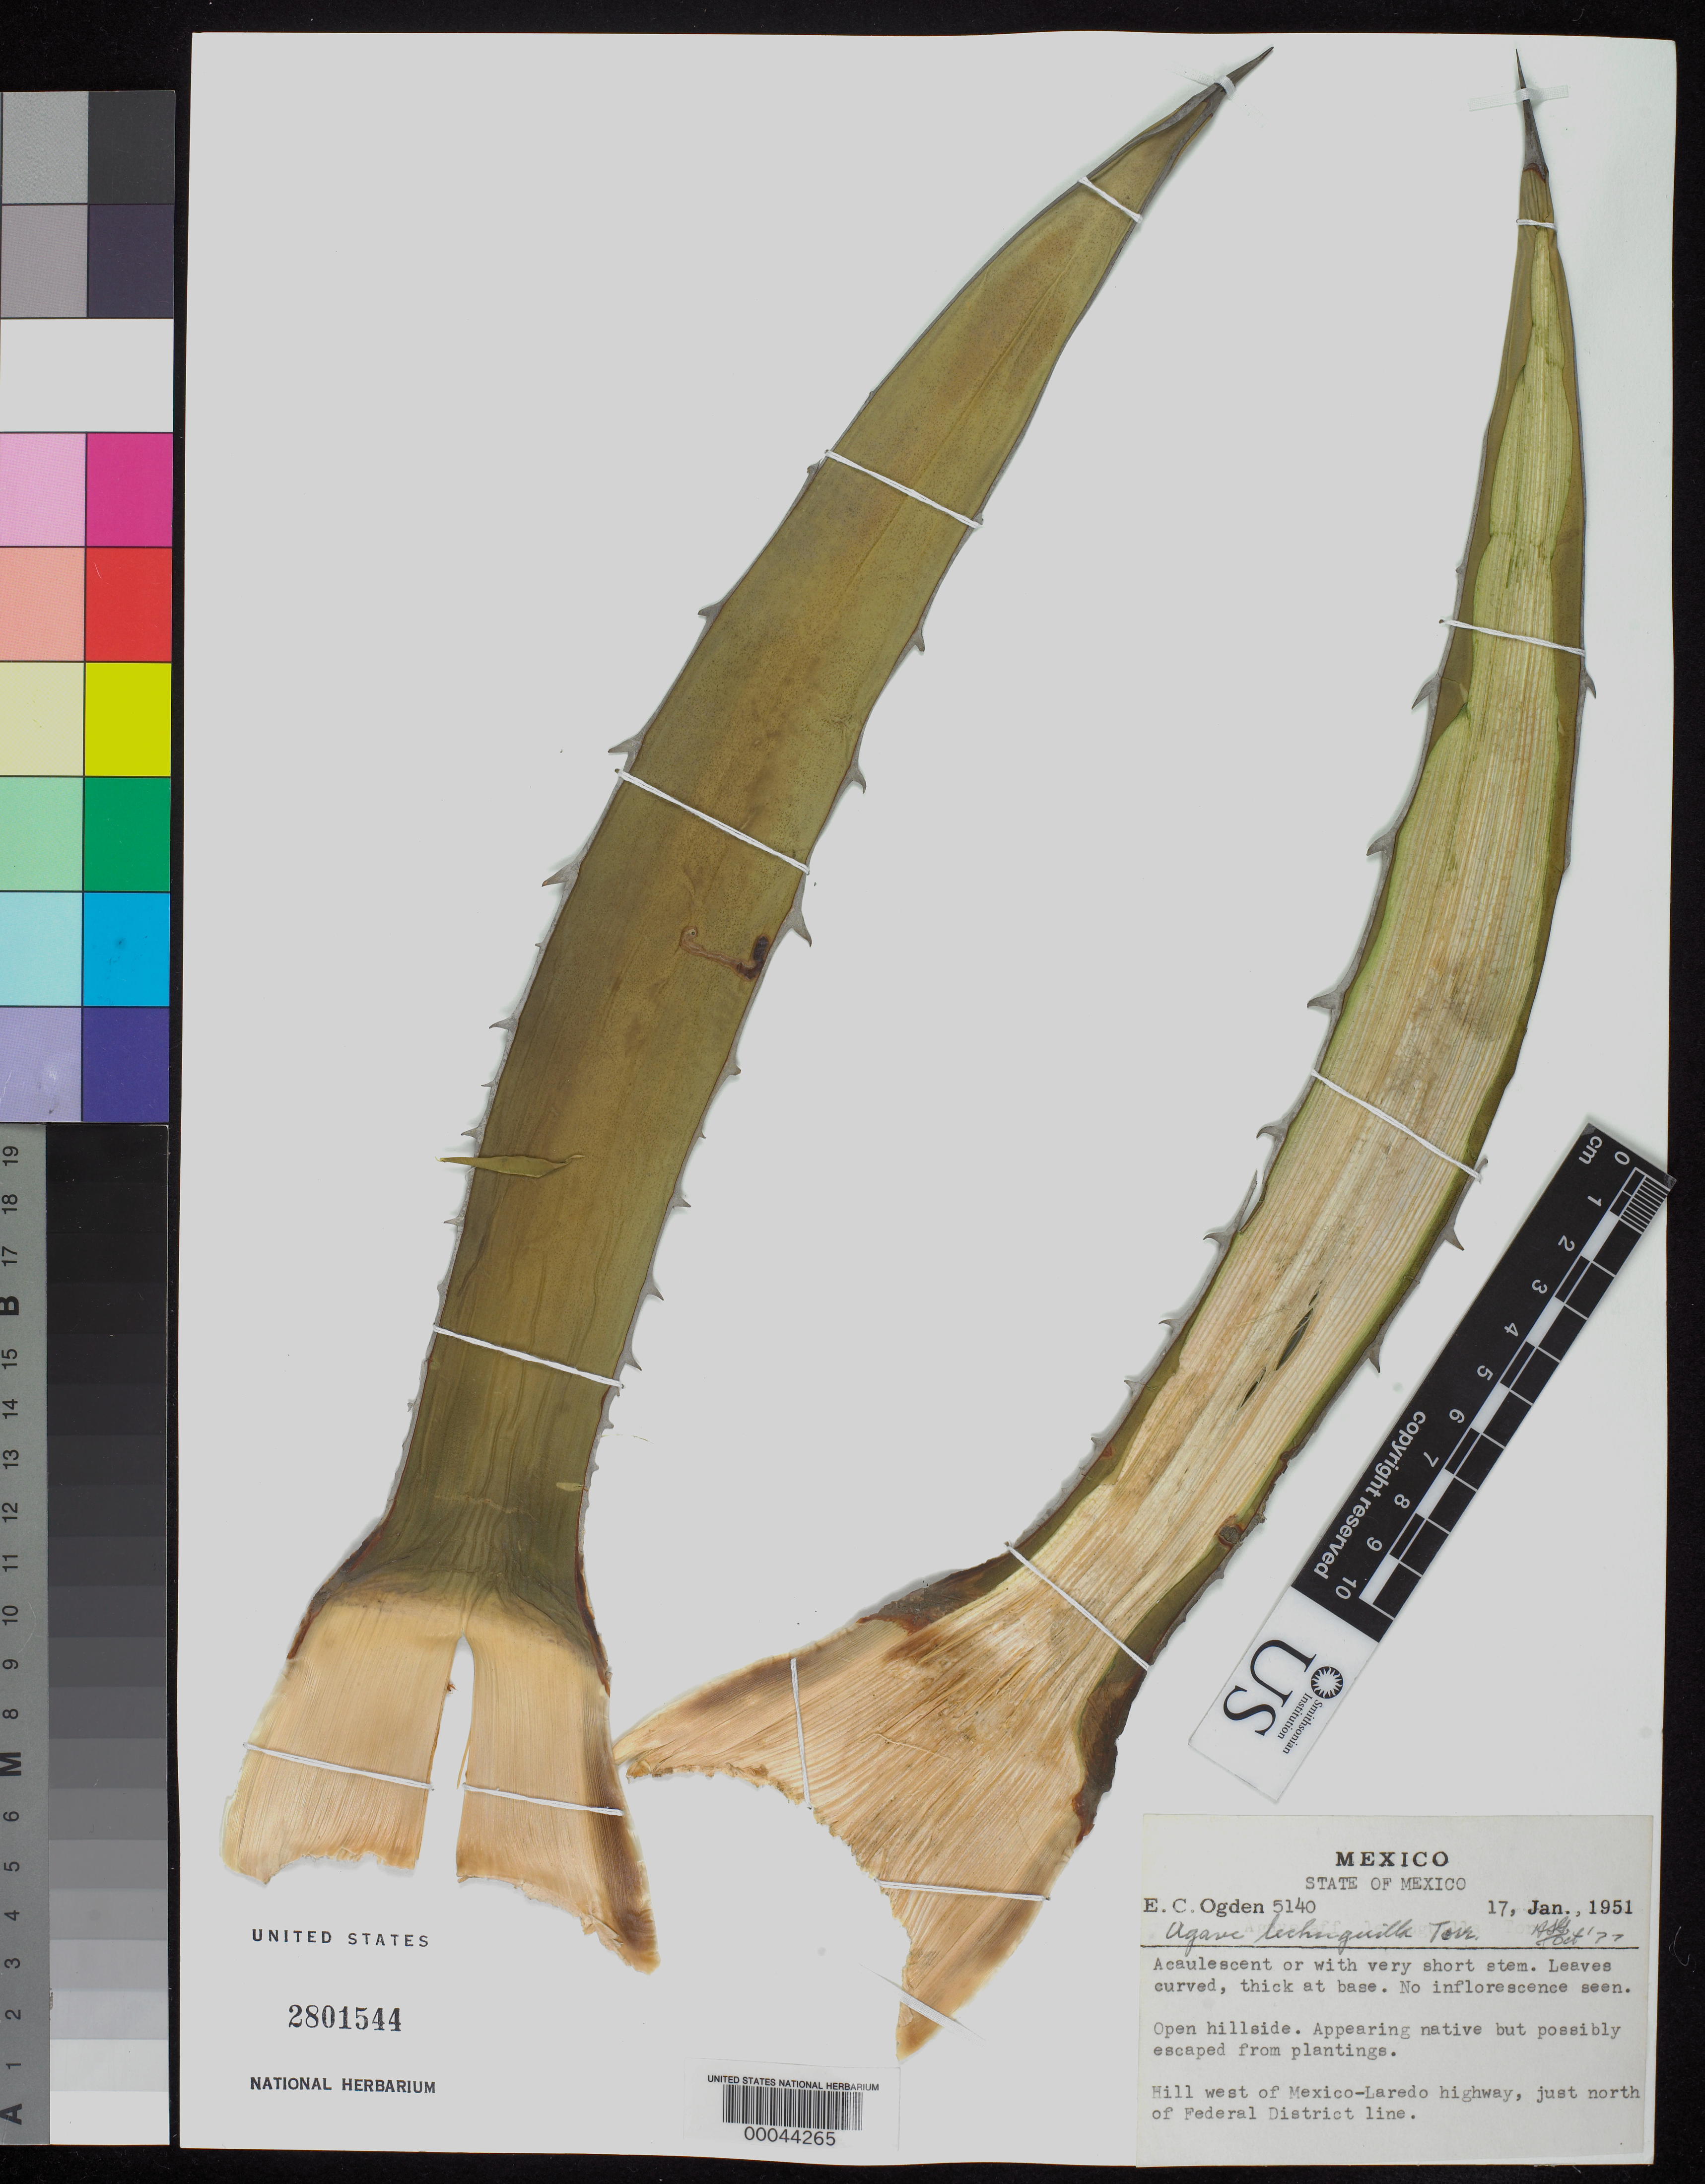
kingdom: Plantae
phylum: Tracheophyta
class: Liliopsida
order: Asparagales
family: Asparagaceae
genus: Agave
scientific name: Agave lechuguilla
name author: Torr.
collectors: E. C. Ogden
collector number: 5140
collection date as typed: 17 Jan 1951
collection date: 1951-01-17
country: Mexico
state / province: México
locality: Hill W of Mexico - Laredo highway, just N of Federal District line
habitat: Open hillside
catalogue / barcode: US 2801544